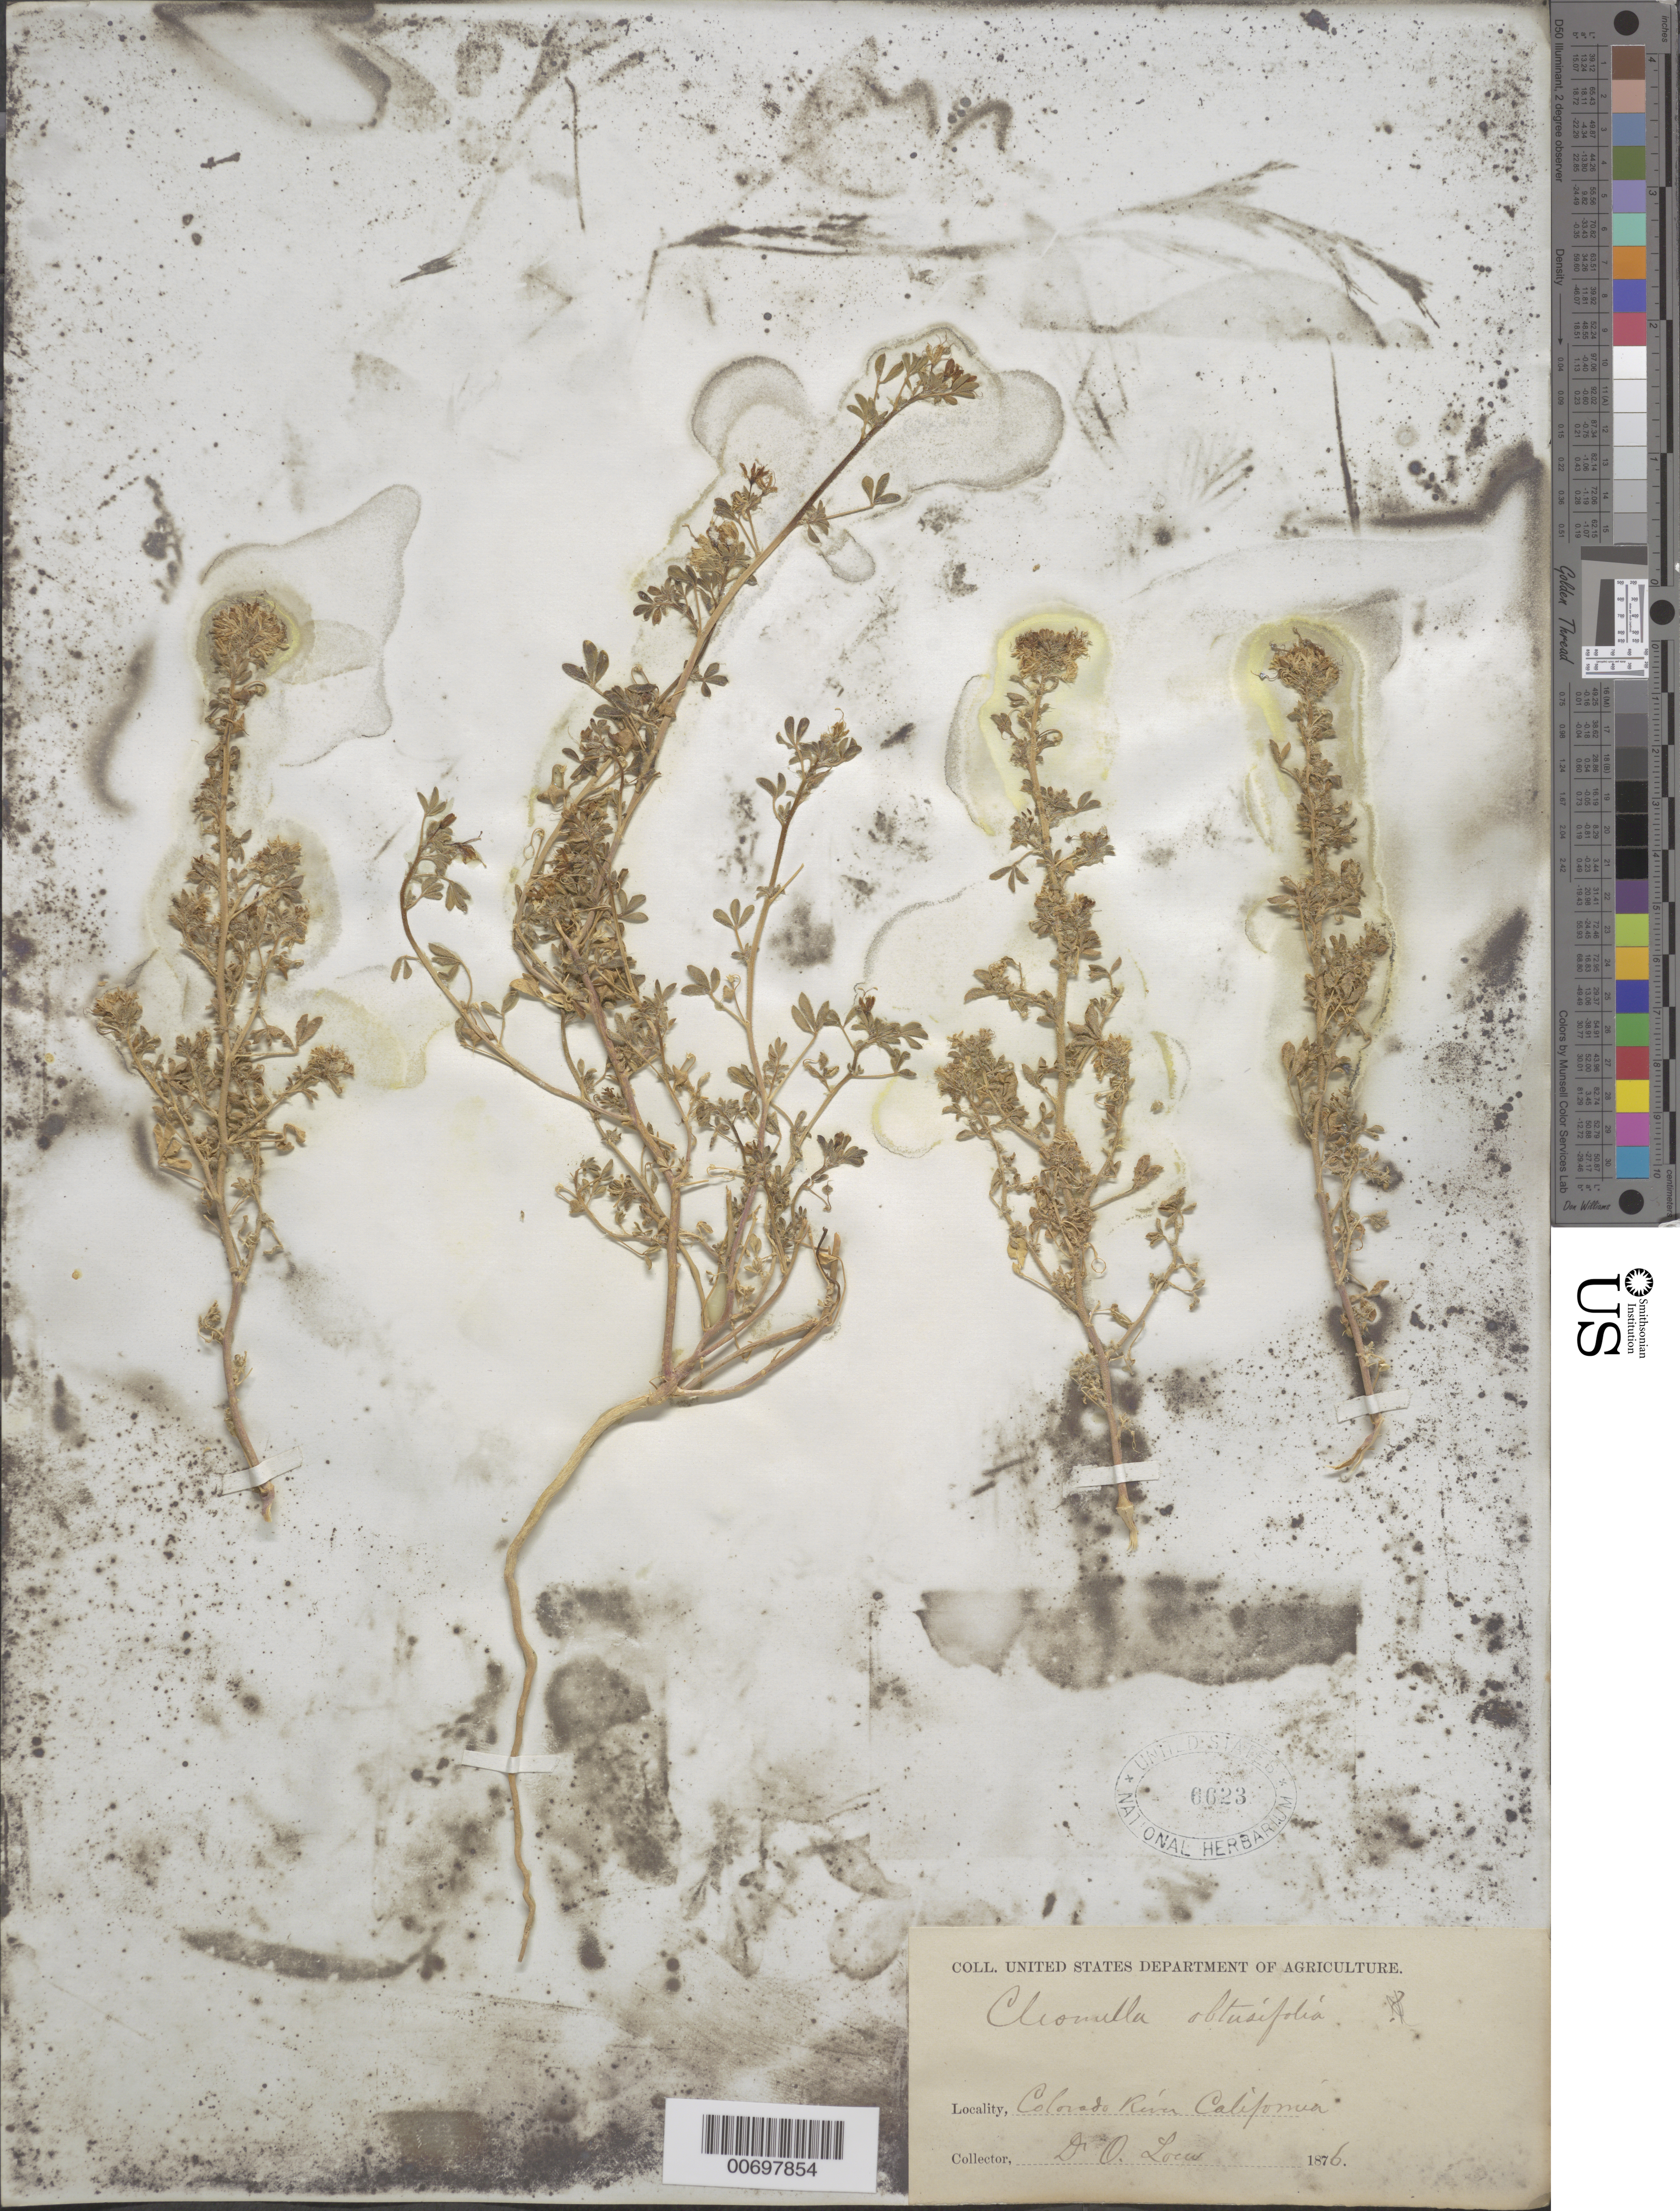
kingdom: Plantae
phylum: Tracheophyta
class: Magnoliopsida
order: Brassicales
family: Cleomaceae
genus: Cleomella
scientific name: Cleomella obtusifolia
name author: Torr. & Frém.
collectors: D. Loew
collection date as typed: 1876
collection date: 1876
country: United States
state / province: California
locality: Colorado River.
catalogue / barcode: US 6623